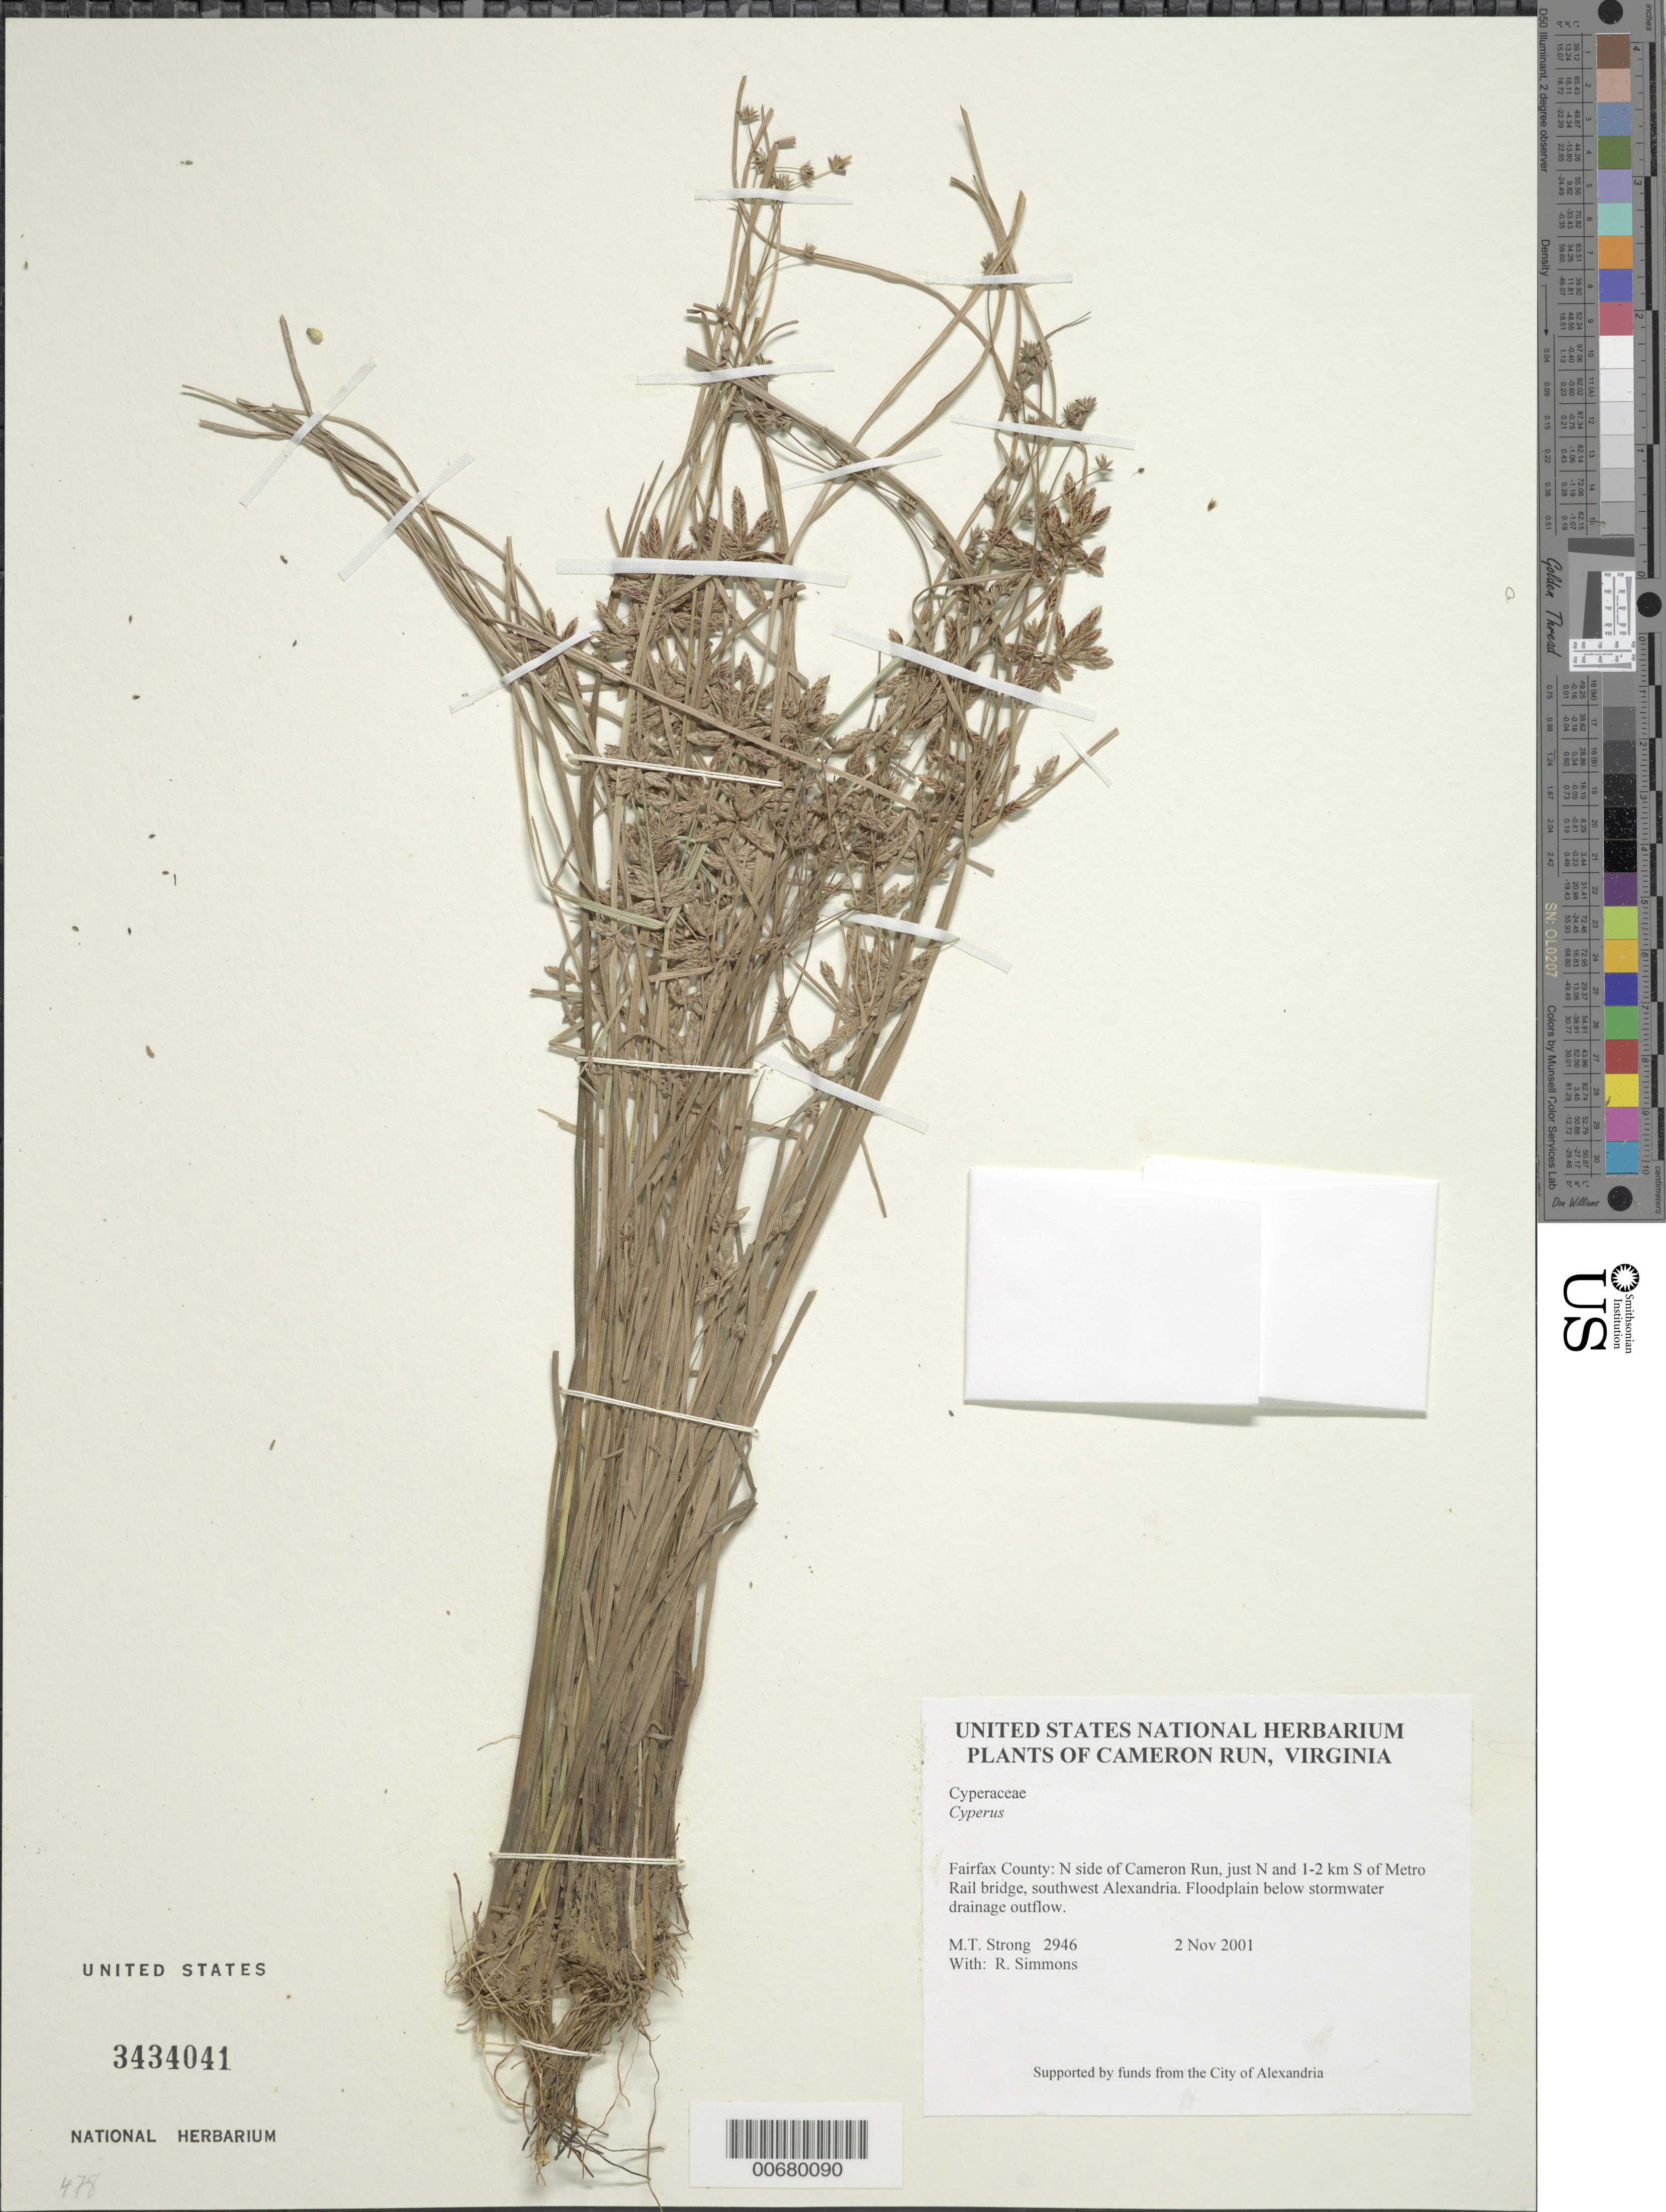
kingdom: Plantae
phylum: Tracheophyta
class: Liliopsida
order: Poales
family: Cyperaceae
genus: Cyperus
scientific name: Cyperus sp.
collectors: M. T. Strong & R. Simmons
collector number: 2946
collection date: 2001-11-02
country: United States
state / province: Virginia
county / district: Fairfax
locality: Cameron Run, Virginia, Fairfax County: N side of Cameron Run, just N and 1-2 km S of Metro Rail Bridge, southwest Alexandria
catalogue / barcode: US 3434041